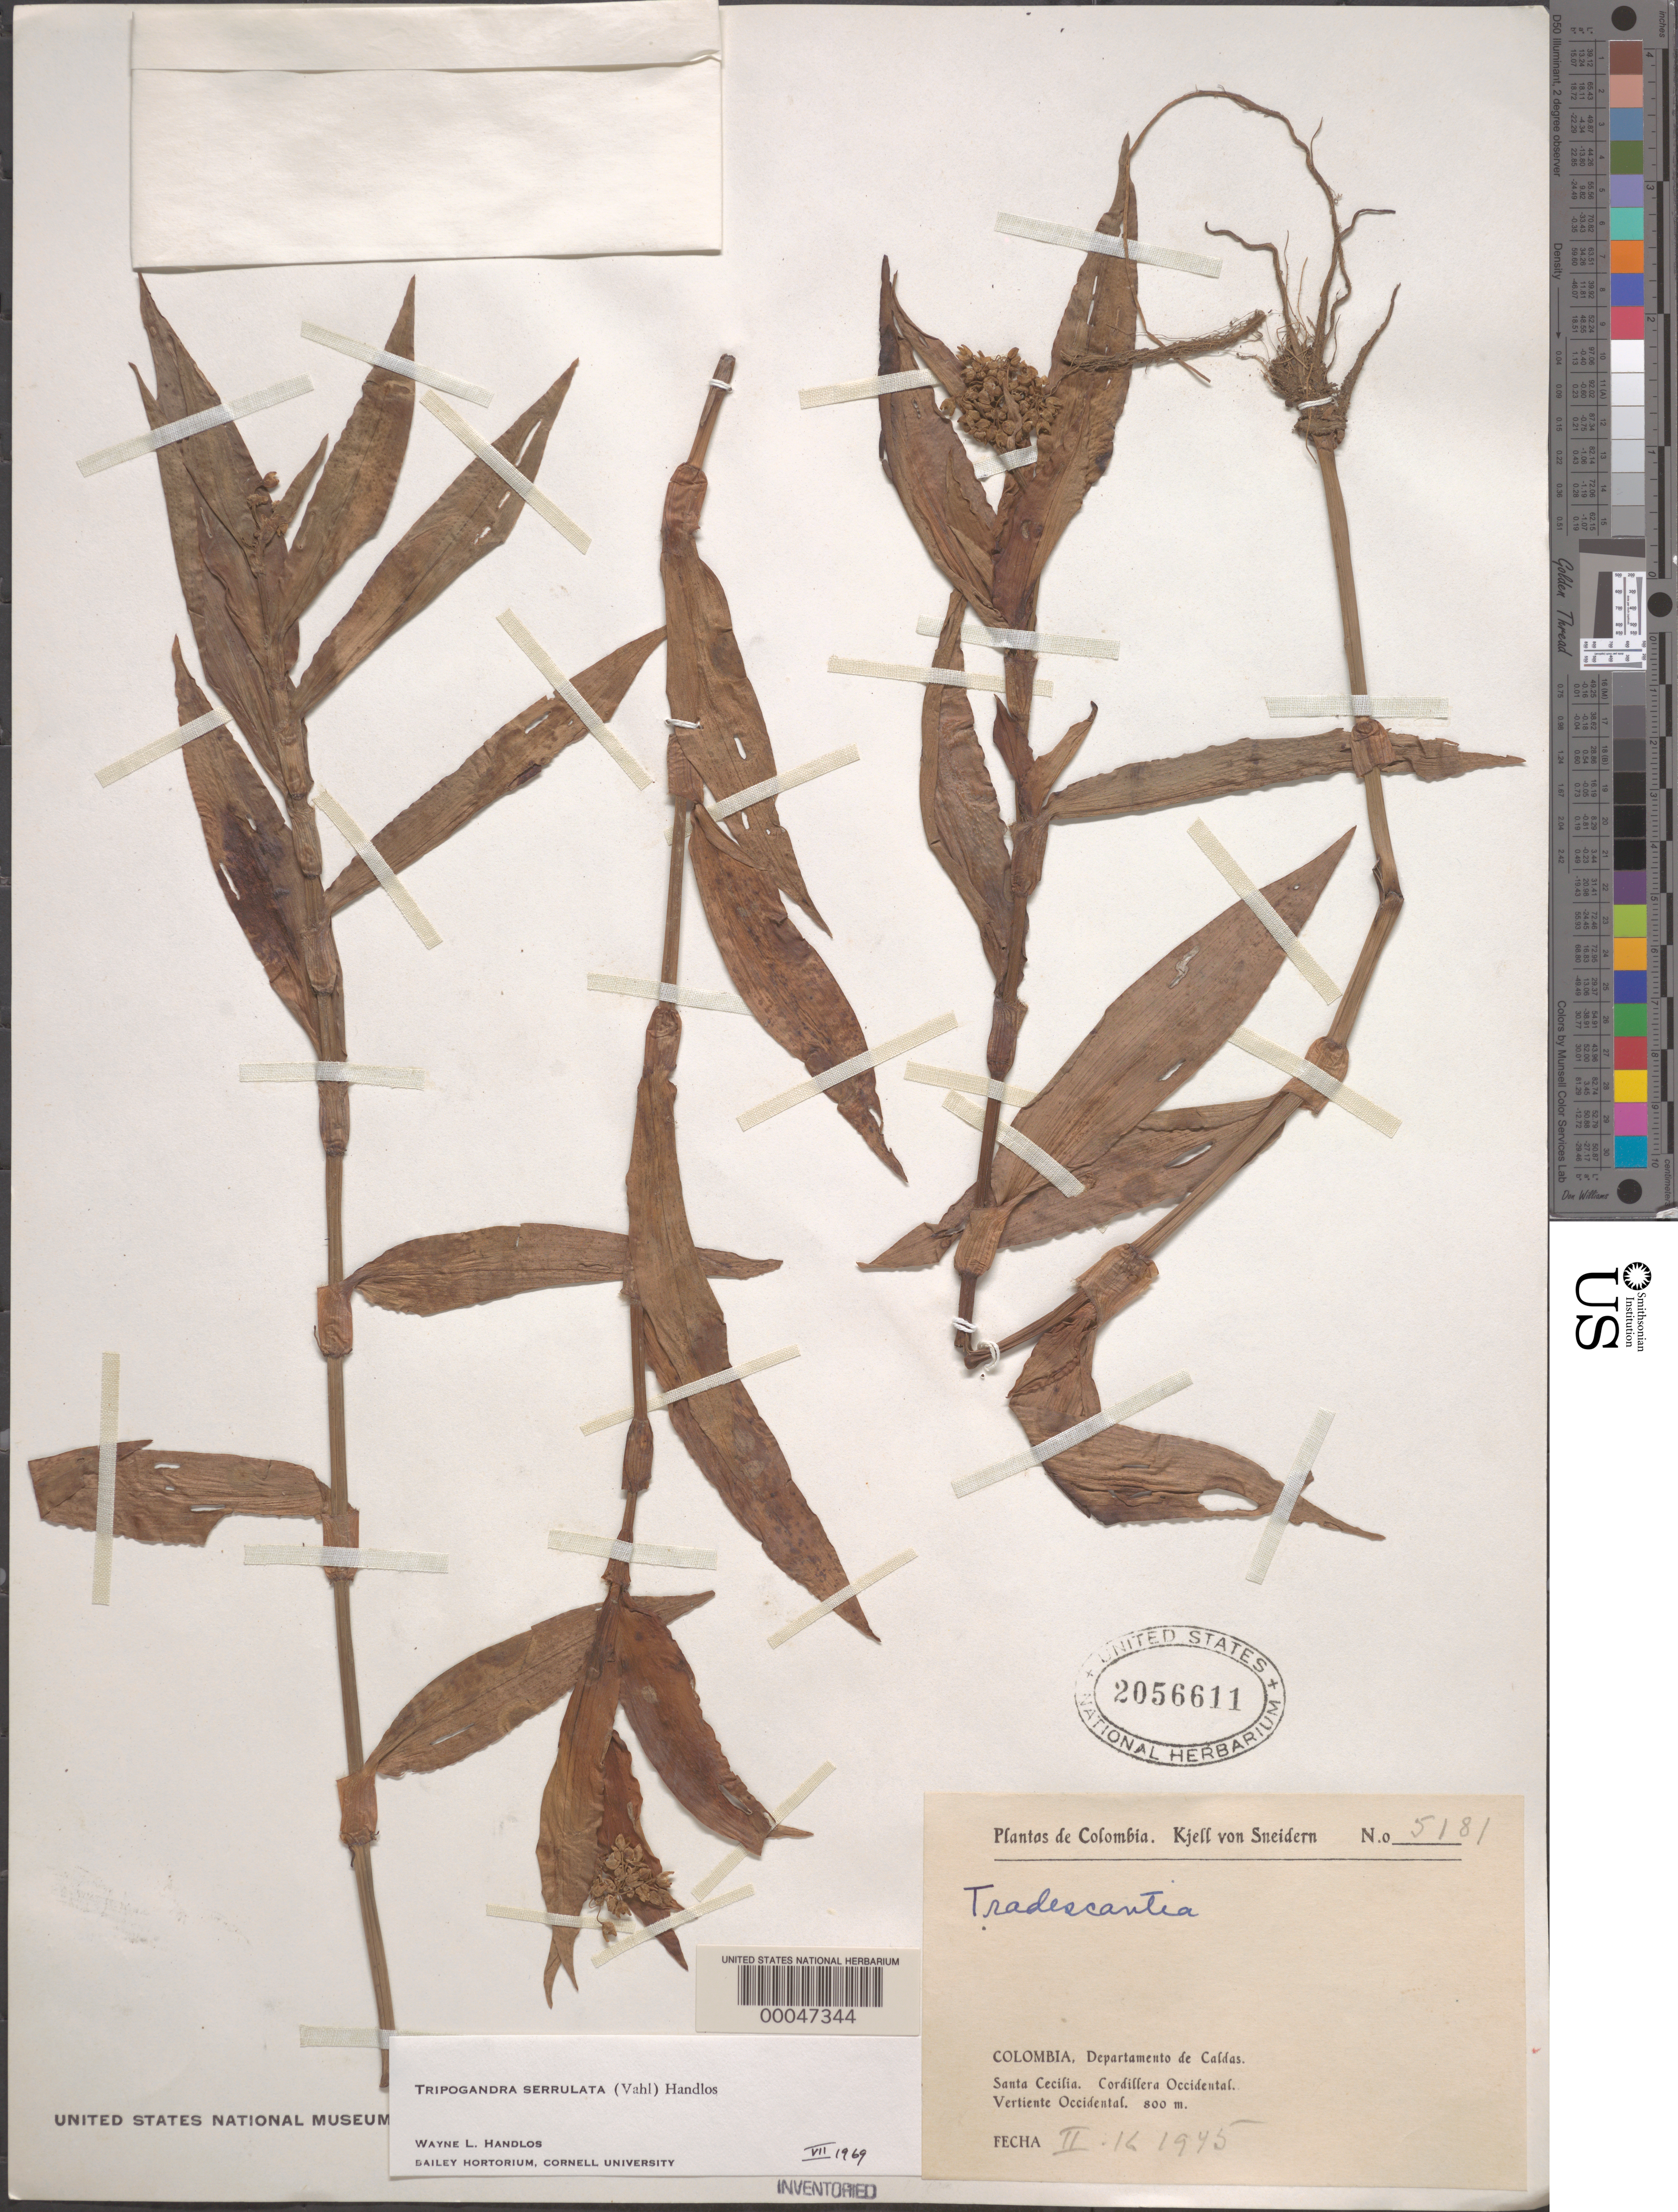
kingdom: Plantae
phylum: Tracheophyta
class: Liliopsida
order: Commelinales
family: Commelinaceae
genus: Tripogandra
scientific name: Tripogandra serrulata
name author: (Vahl) Handlos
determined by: Handlos, W. L.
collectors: K. von Sneidern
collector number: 5181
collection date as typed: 16 Feb 1945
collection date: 1945-02-16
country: Colombia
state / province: Caldas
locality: Santa Cecilia, Cordillera Occidental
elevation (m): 800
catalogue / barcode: US 2056611